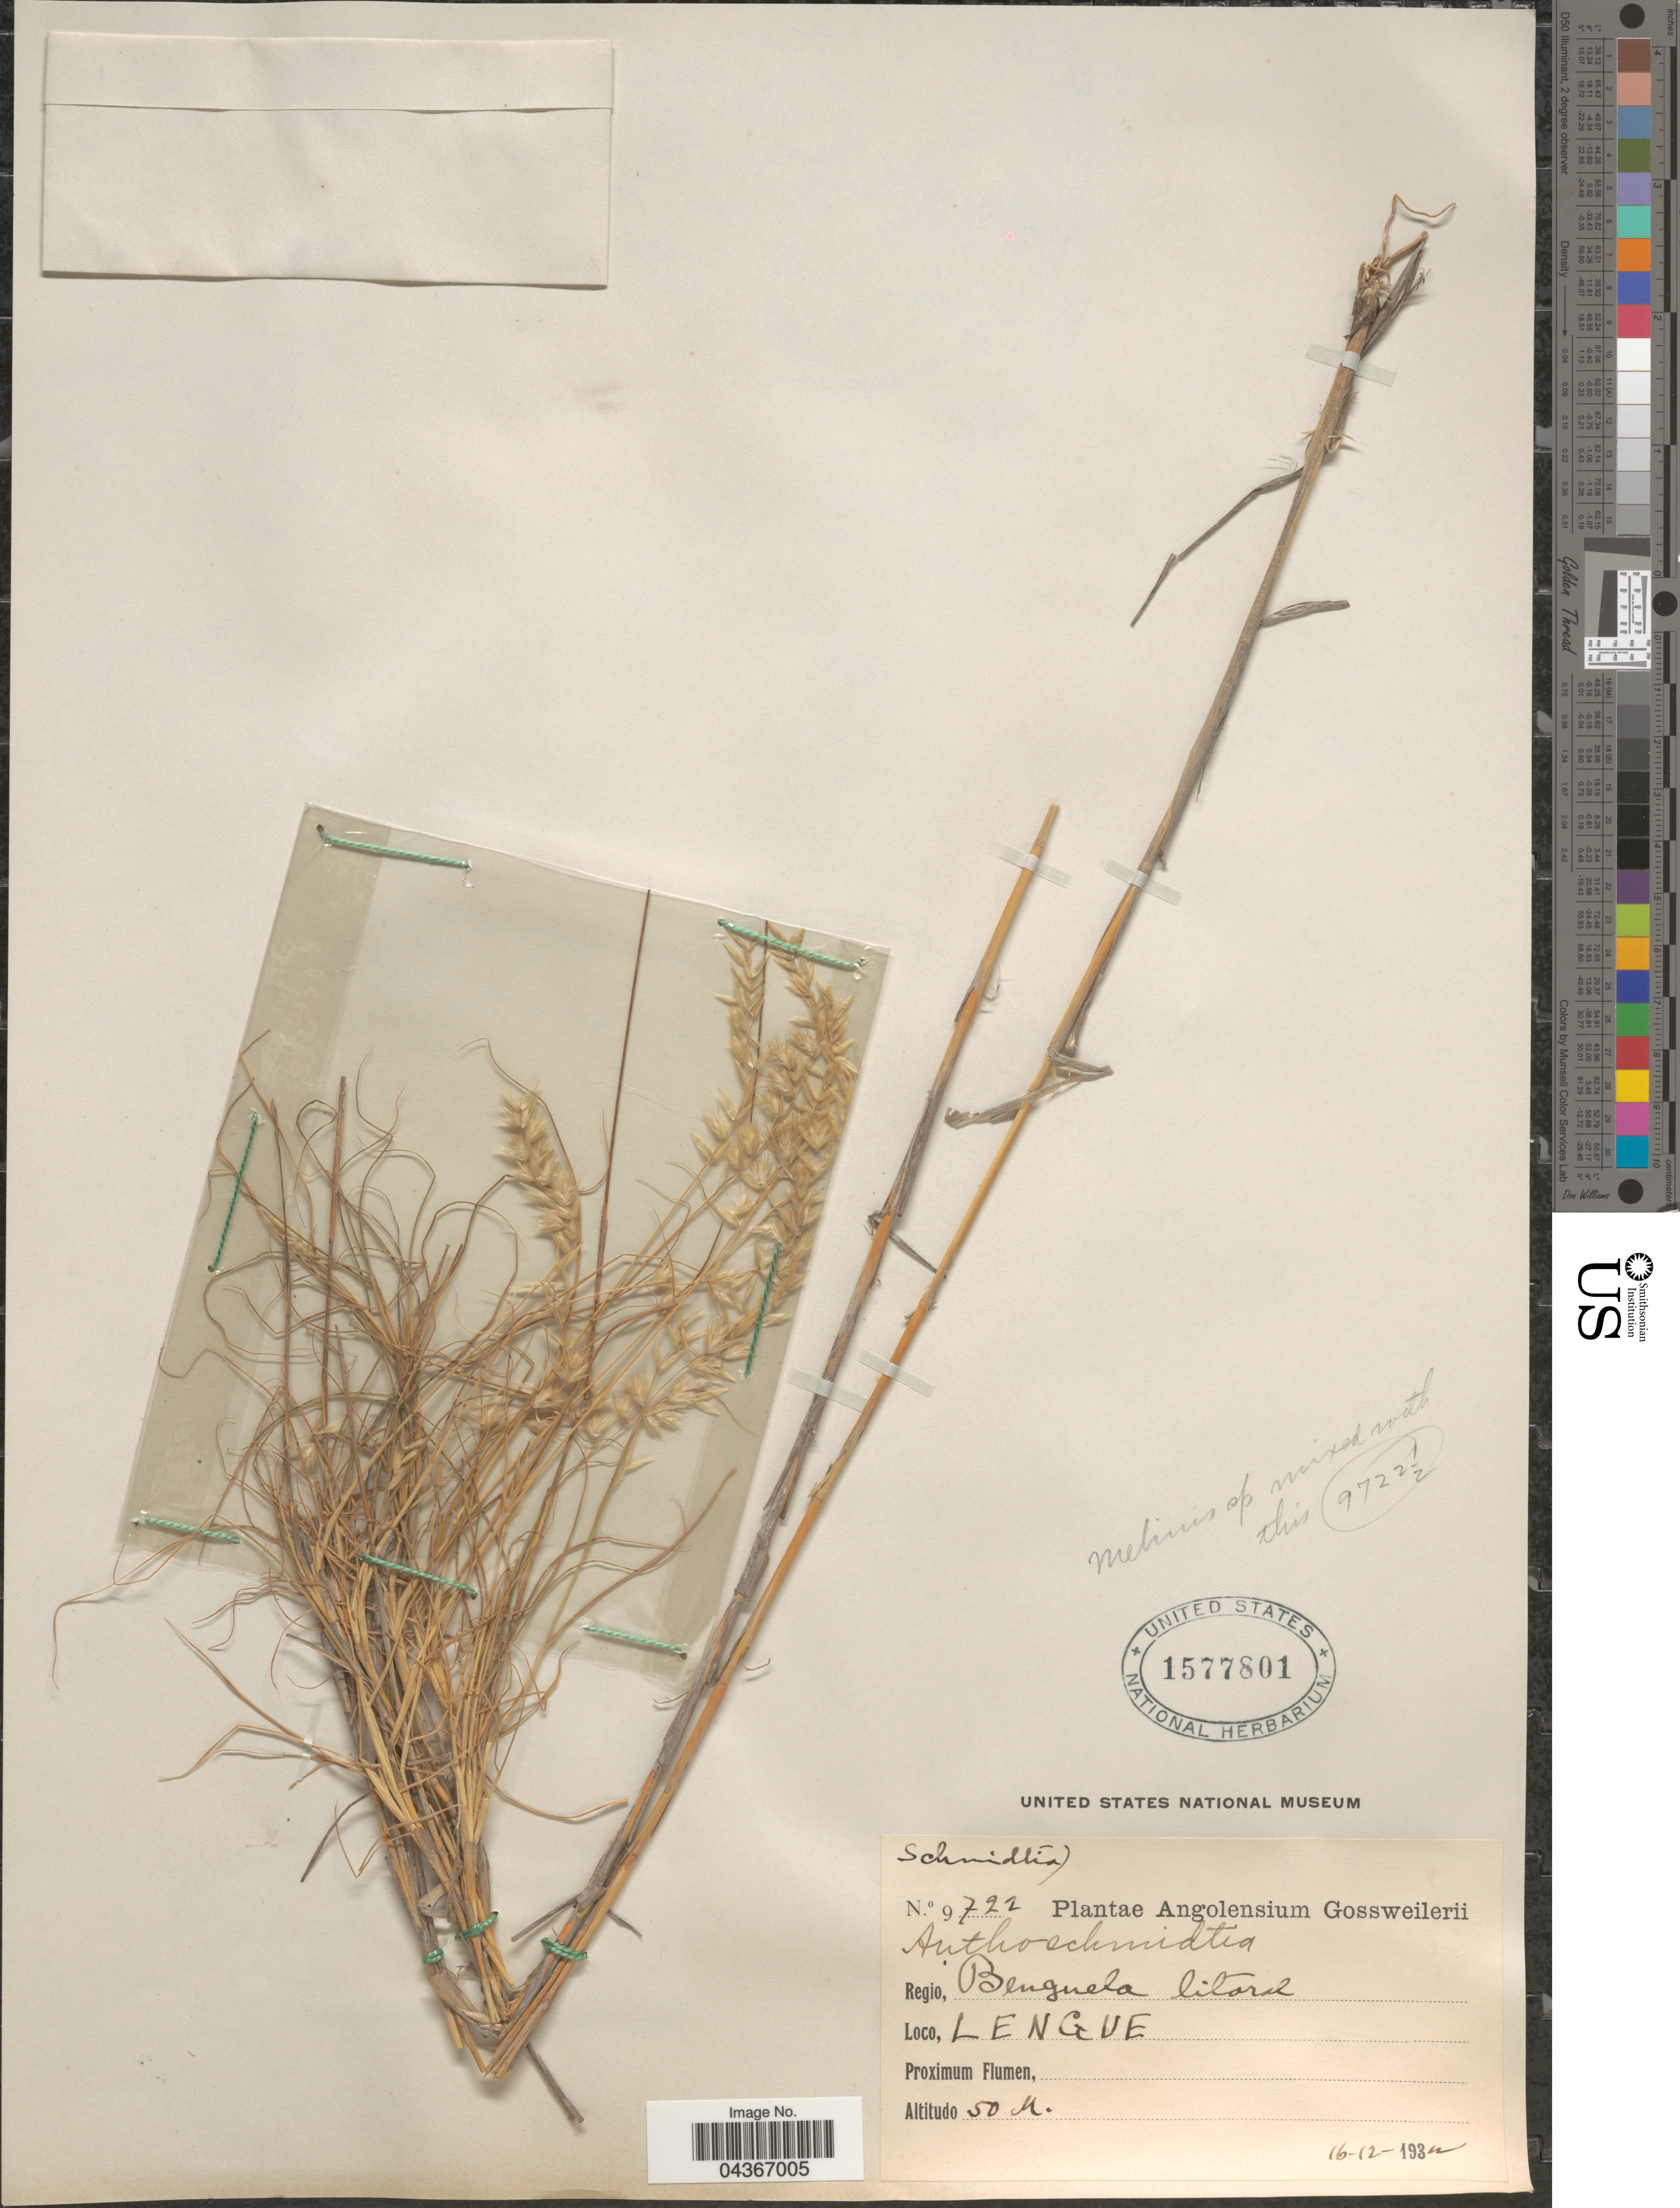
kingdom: Plantae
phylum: Tracheophyta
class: Liliopsida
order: Poales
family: Poaceae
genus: Schmidtia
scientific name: Schmidtia sp.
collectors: -. Gossweiler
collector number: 9722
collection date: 1932-12-16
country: Angola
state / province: Benguela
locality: Regio, Benguela litoral. Lengue.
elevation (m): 50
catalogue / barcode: US 1577801